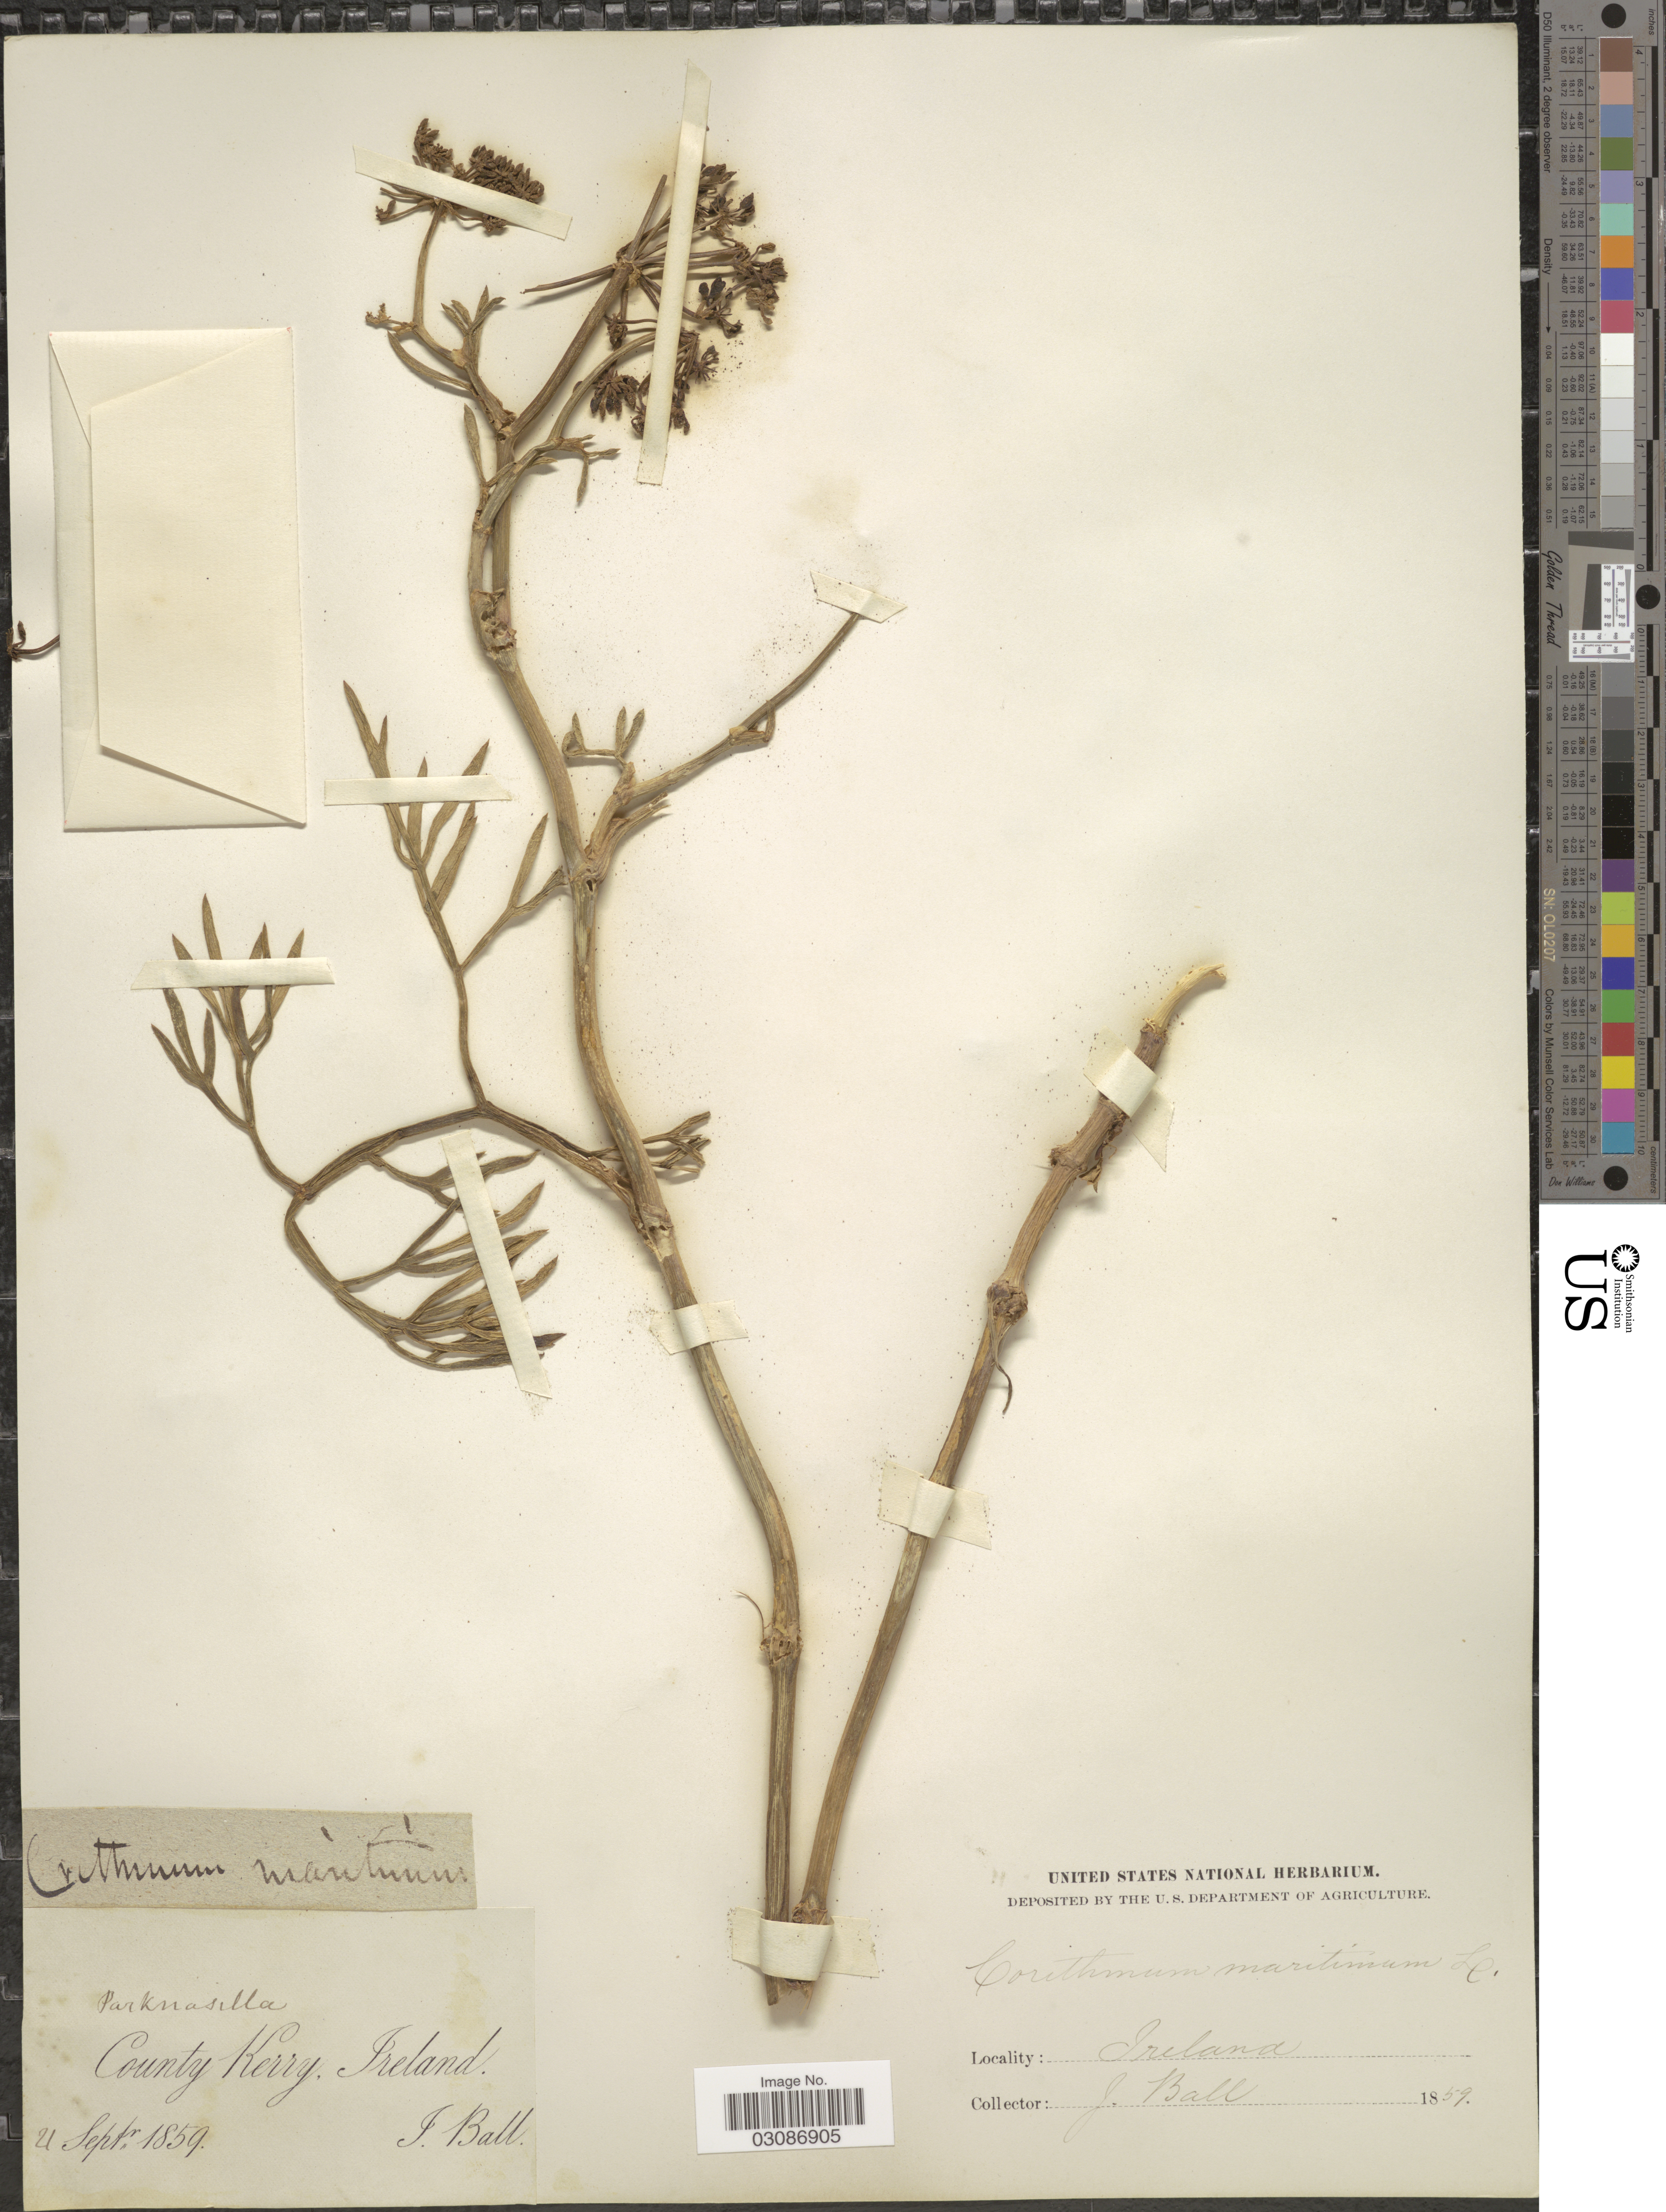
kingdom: Plantae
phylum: Tracheophyta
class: Magnoliopsida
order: Apiales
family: Apiaceae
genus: Crithmum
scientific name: Crithmum maritimum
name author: L.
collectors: J. Ball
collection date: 1859-09-21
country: Ireland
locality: County Kerry.